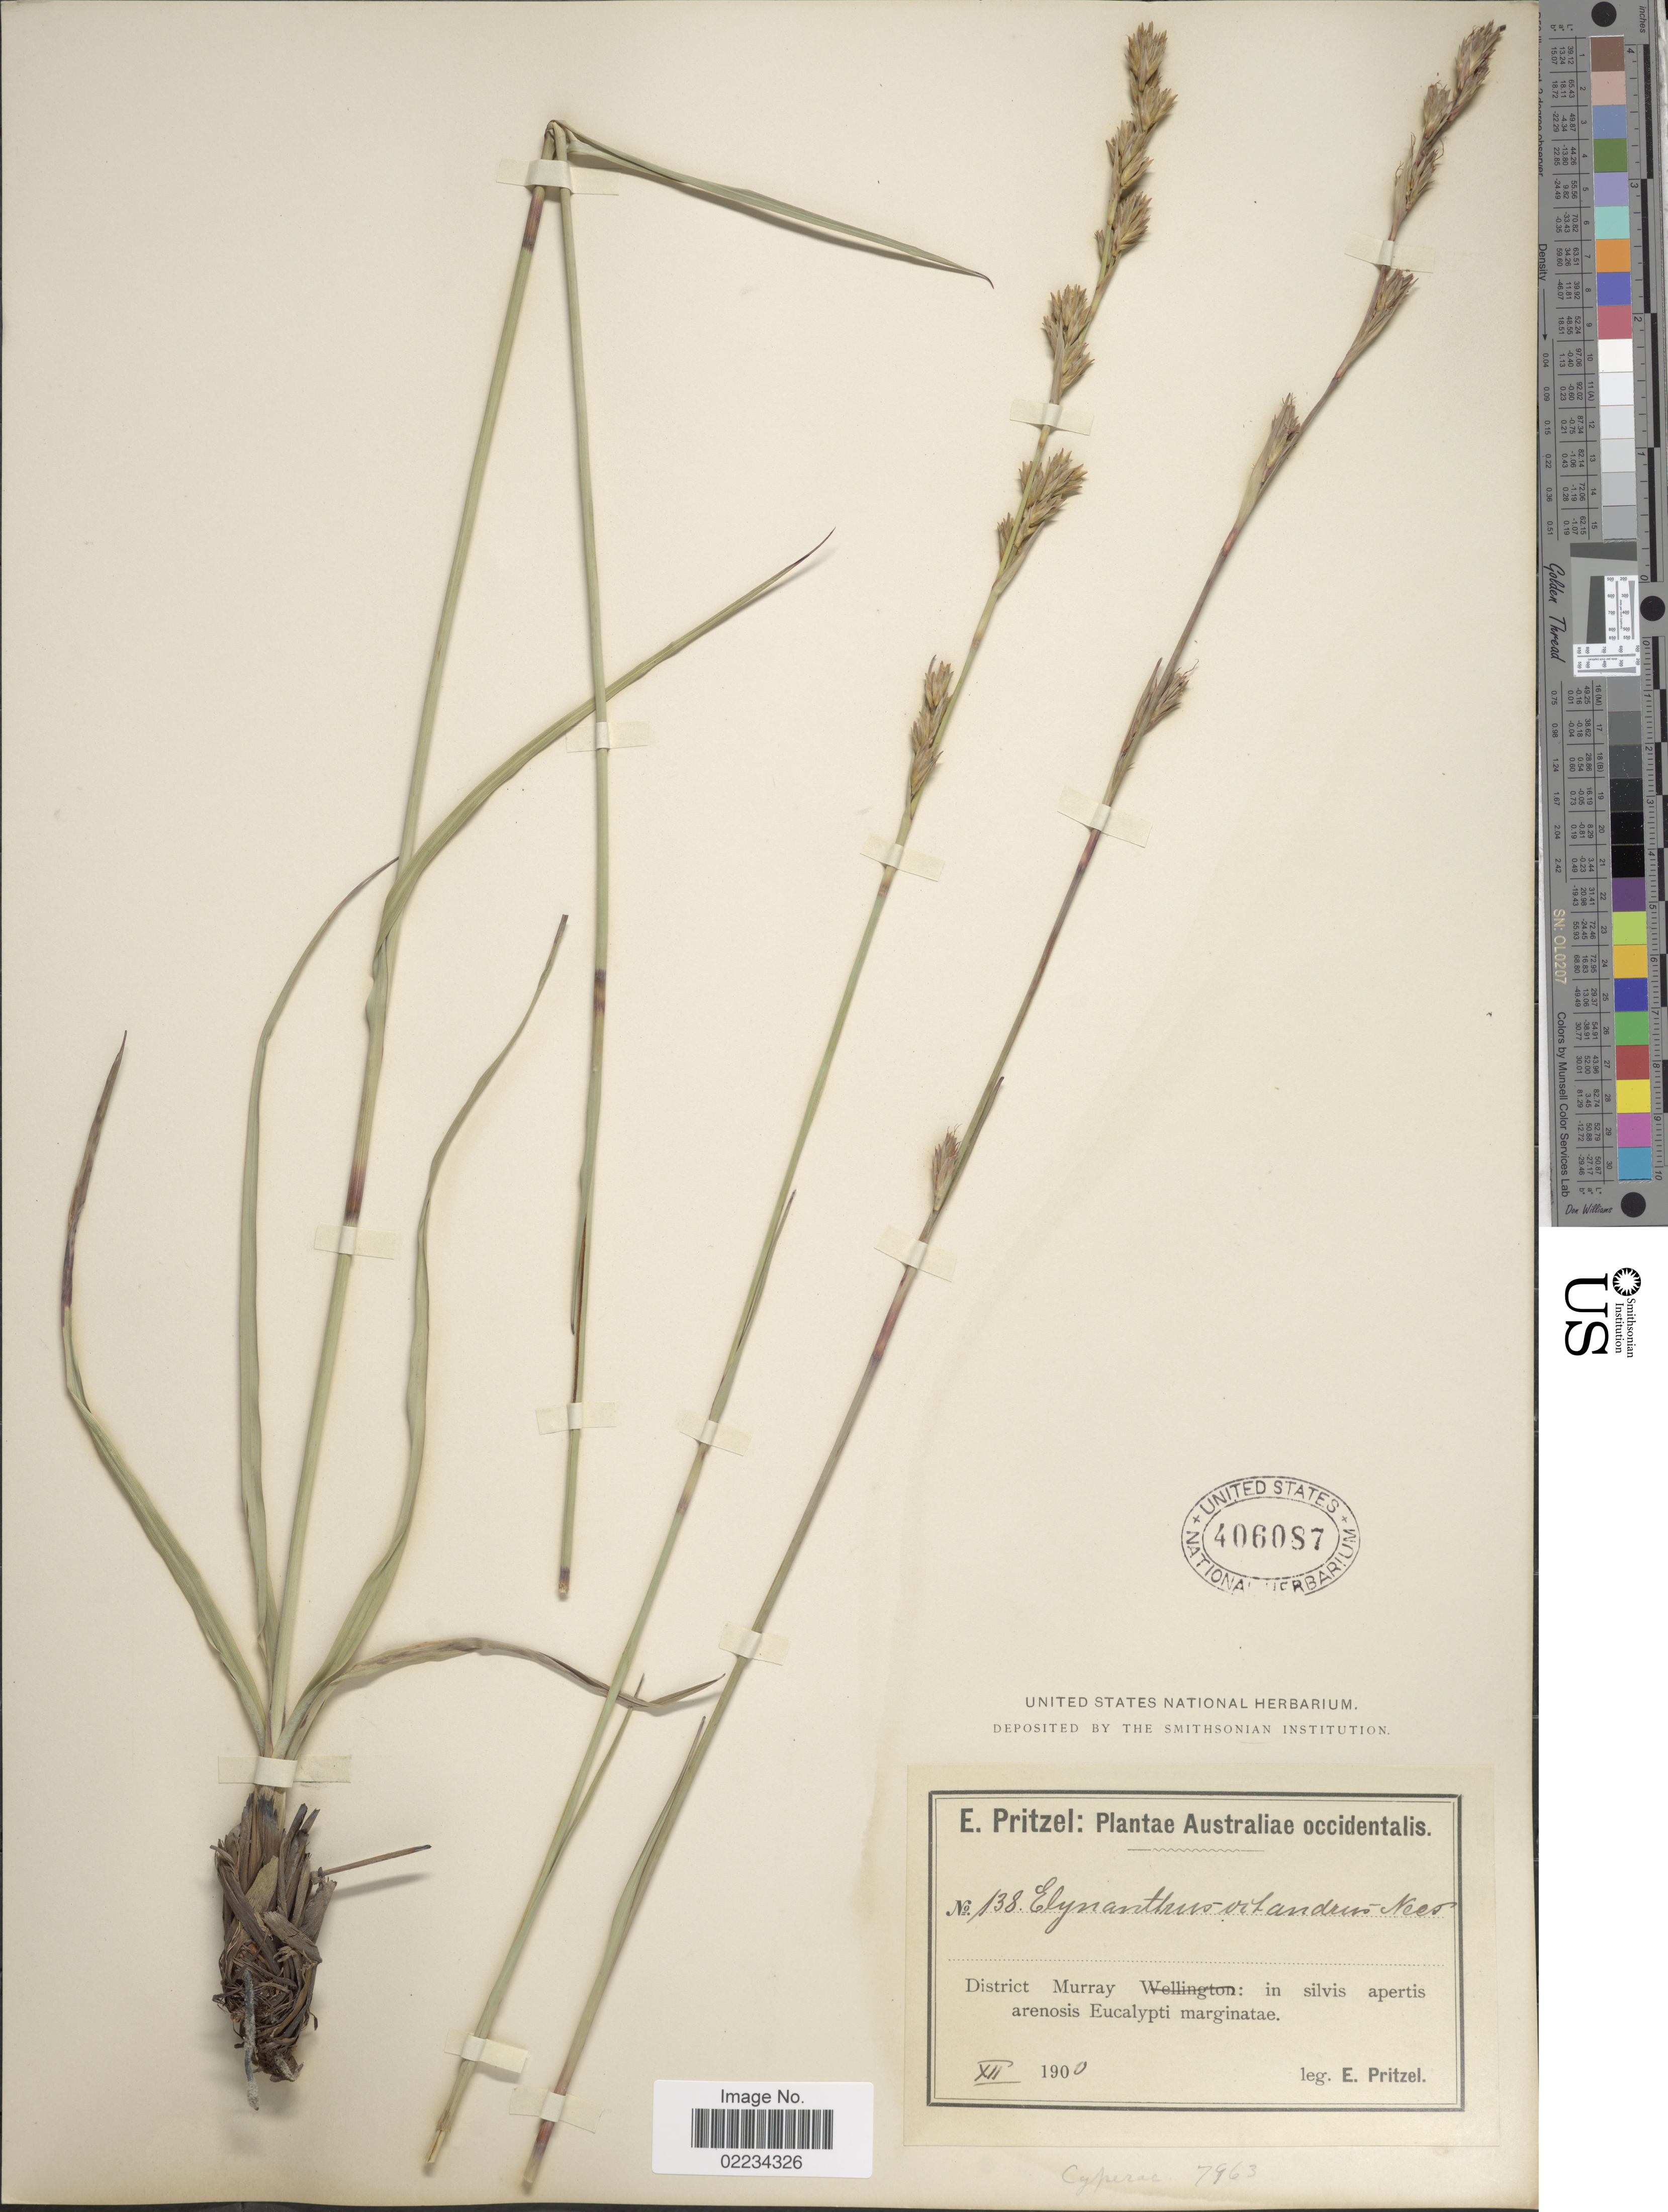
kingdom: Plantae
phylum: Tracheophyta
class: Liliopsida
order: Poales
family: Cyperaceae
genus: Morelotia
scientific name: Morelotia australiensis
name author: (C.B. Clarke) R.L. Barrett & K.L. Wilson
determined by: Barrett, R. L.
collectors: E. G. Pritzel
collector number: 138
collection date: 1900-12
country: Australia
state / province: Victoria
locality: District Murray: in silvis apertis arenosis Eucalypti marginatae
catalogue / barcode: US 406087